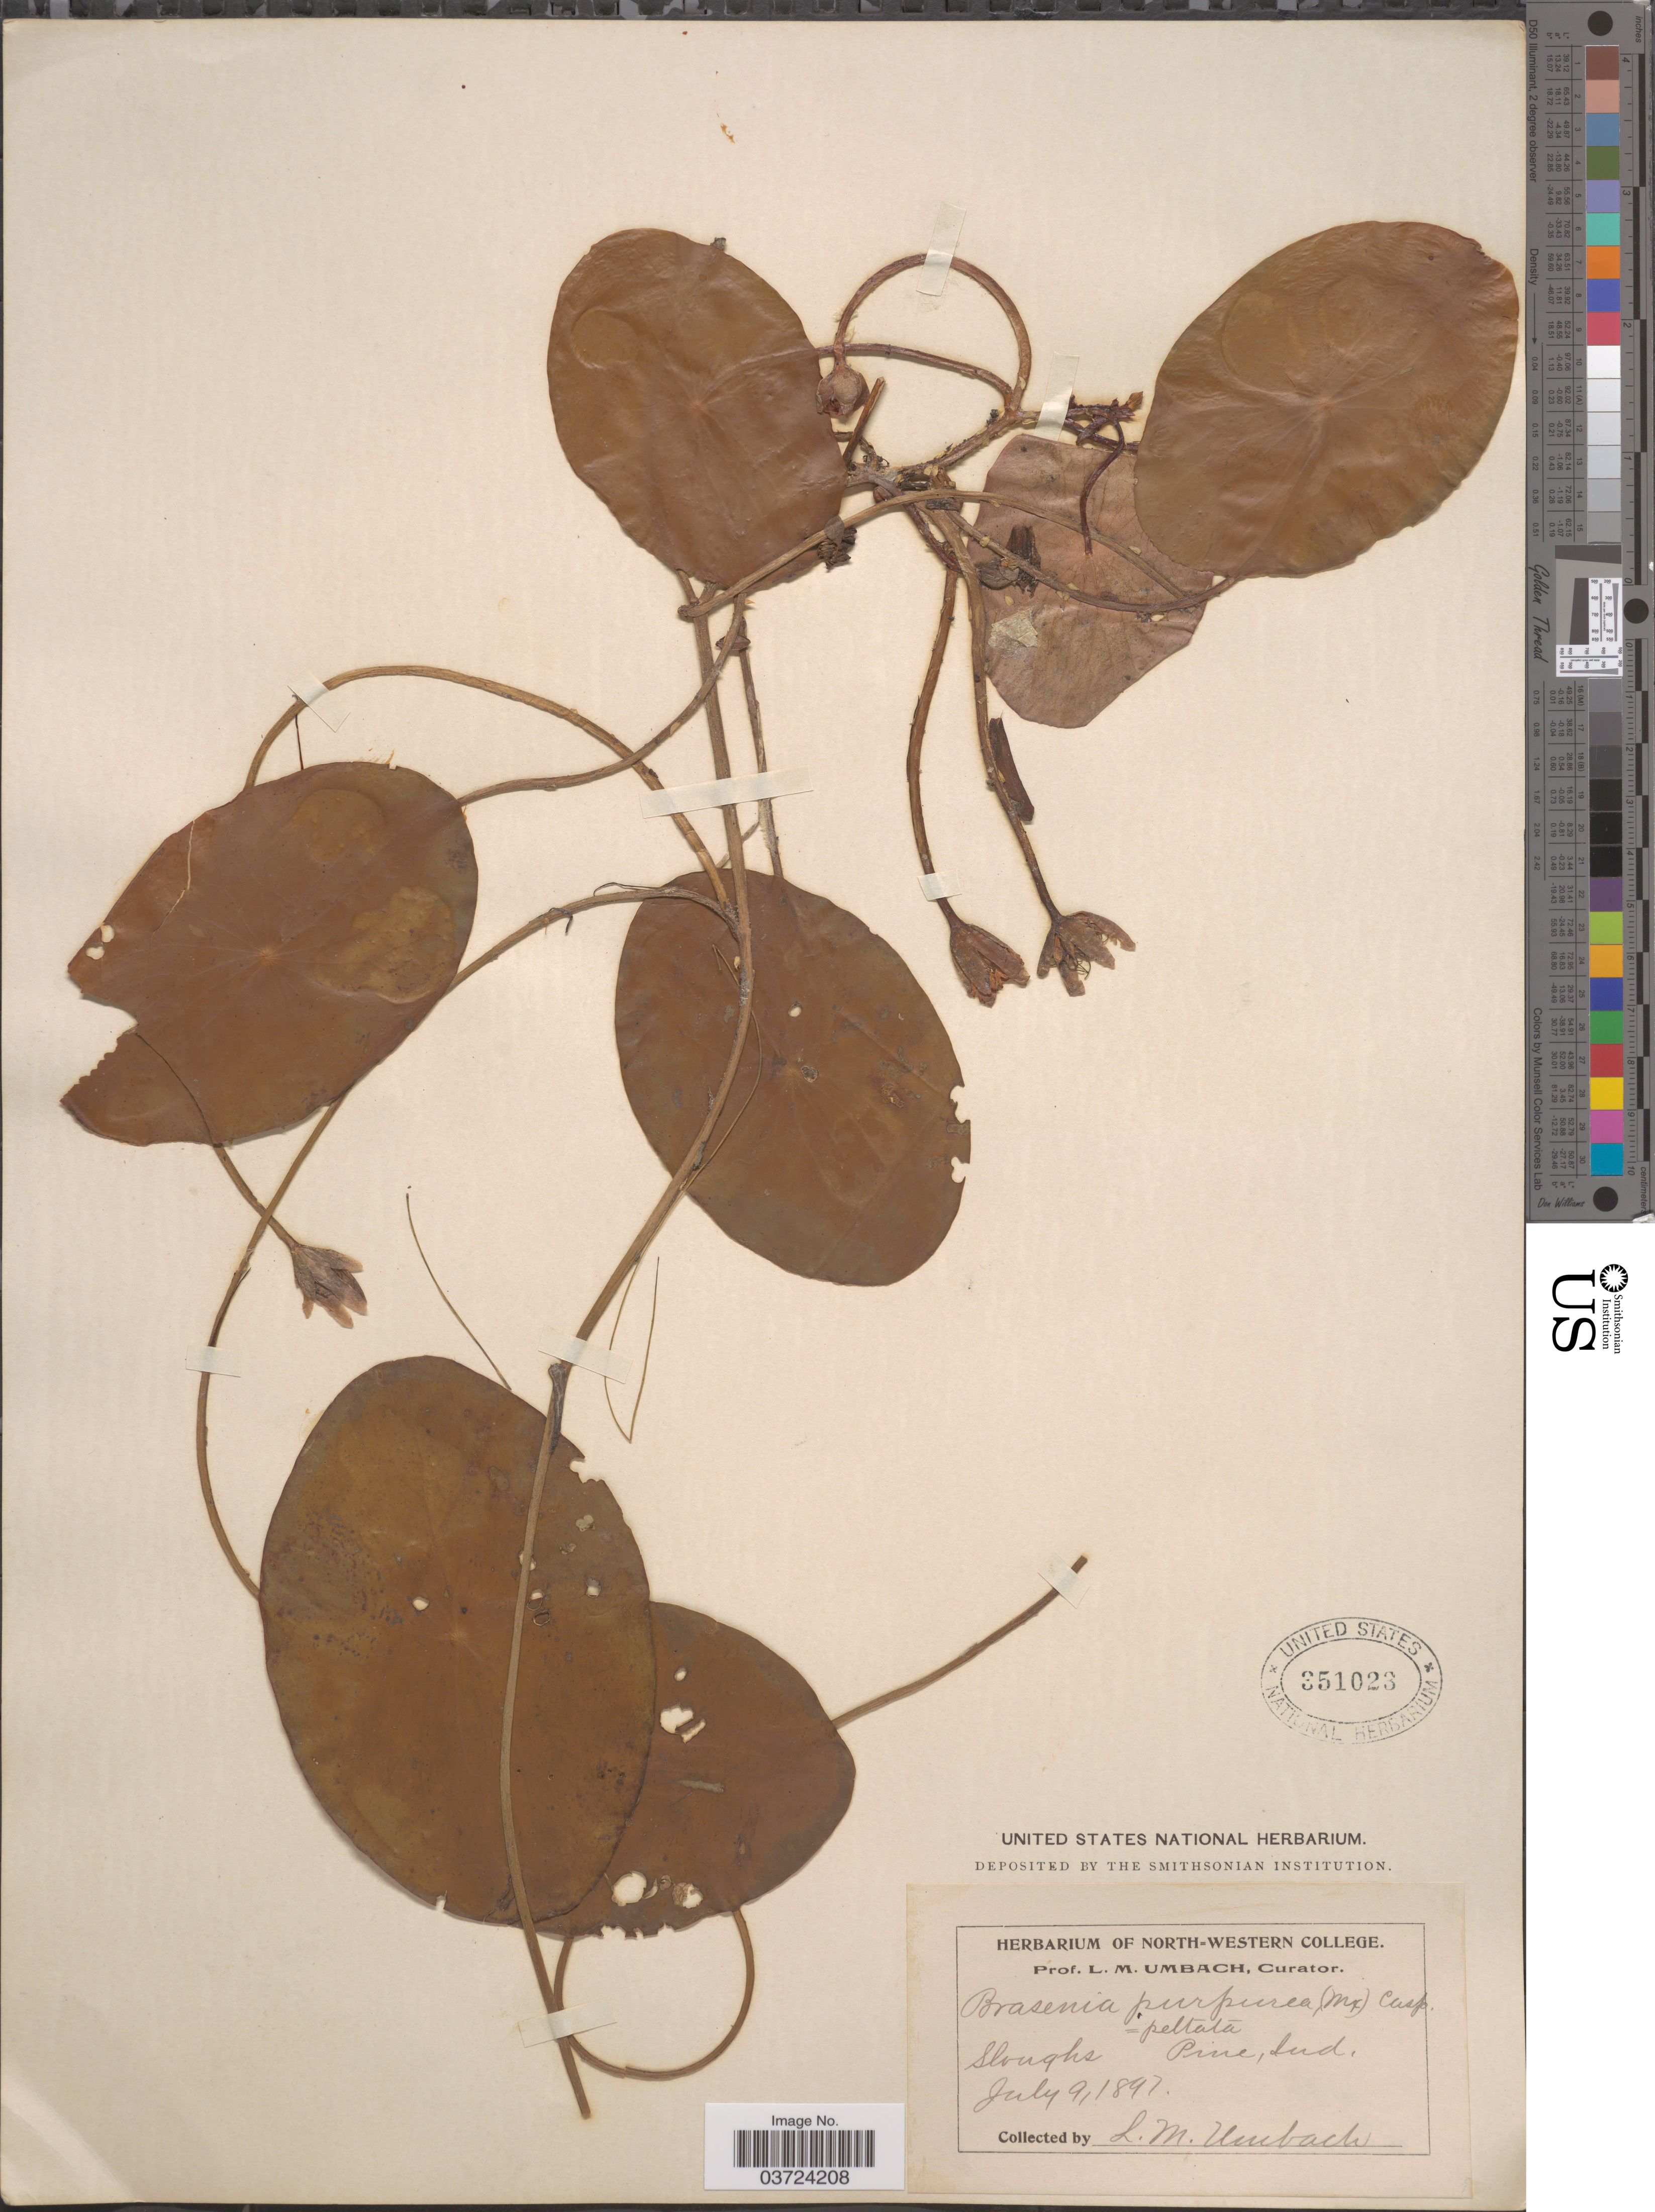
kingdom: Plantae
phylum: Tracheophyta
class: Magnoliopsida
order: Nymphaeales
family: Cabombaceae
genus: Brasenia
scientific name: Brasenia schreberi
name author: J.F. Gmel.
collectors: L. M. Umbach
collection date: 1897-07-09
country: United States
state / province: Indiana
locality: Pine.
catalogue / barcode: US 351023